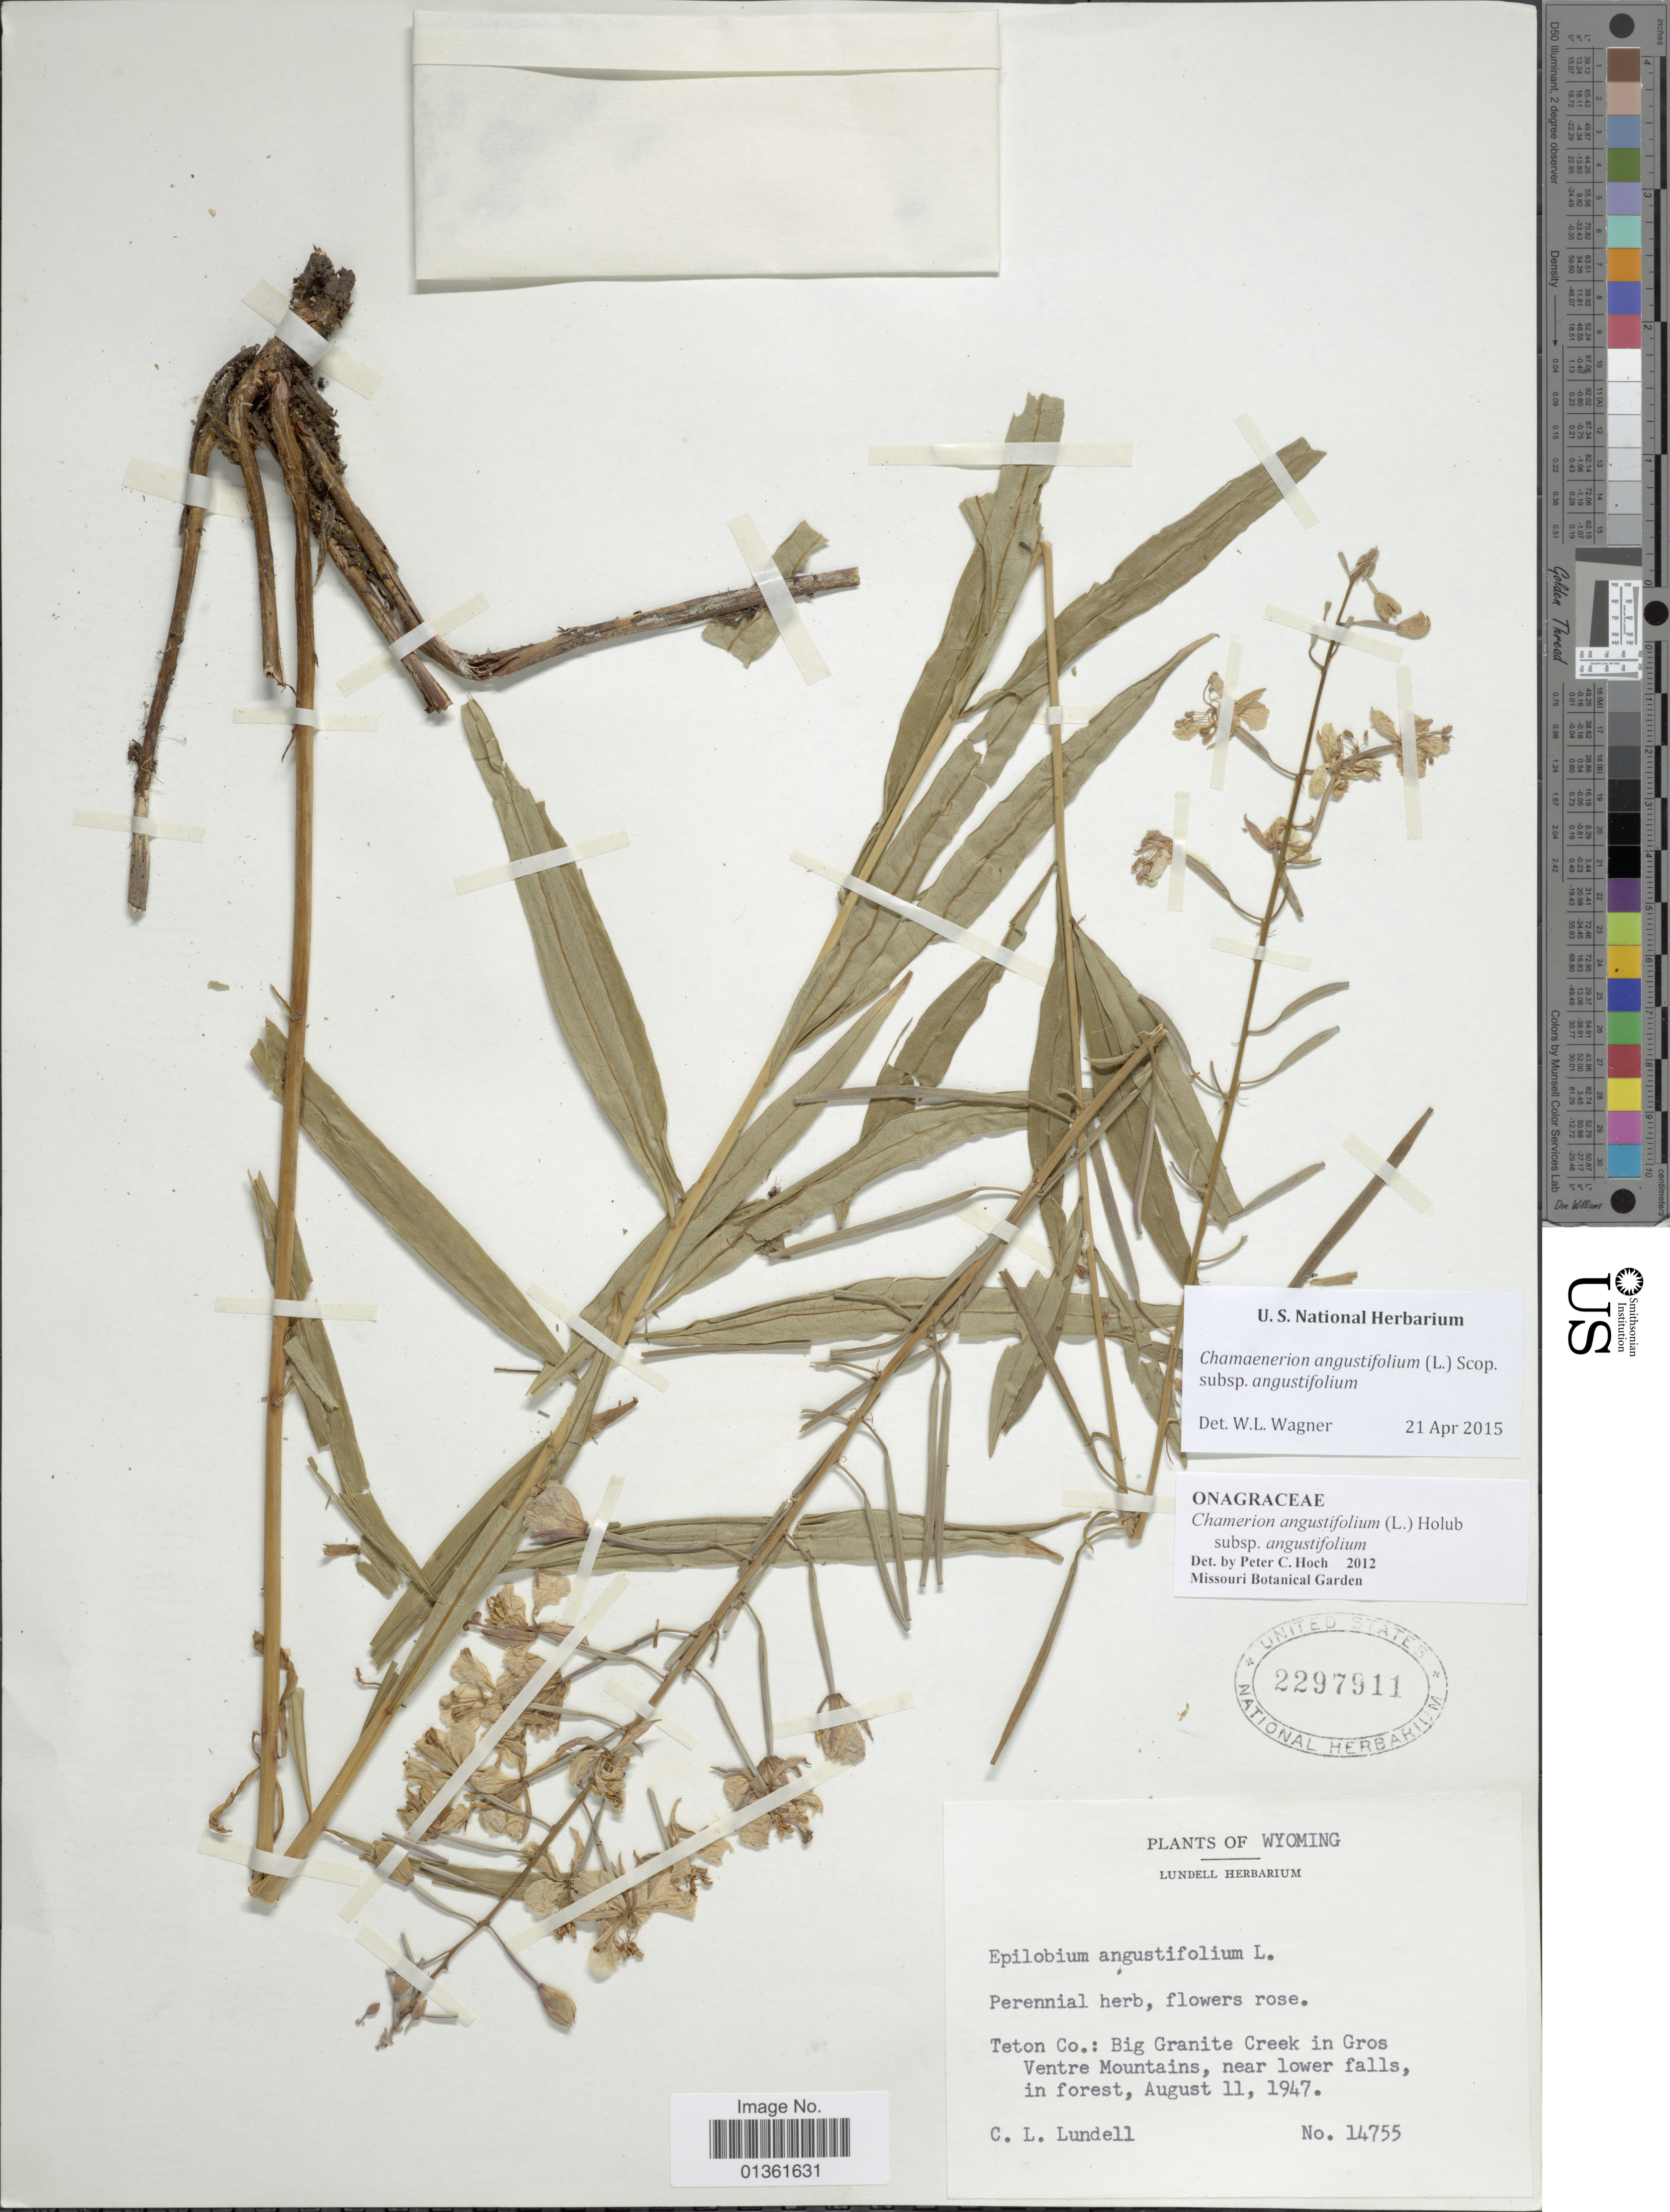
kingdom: Plantae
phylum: Tracheophyta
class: Magnoliopsida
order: Myrtales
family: Onagraceae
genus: Chamaenerion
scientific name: Chamaenerion angustifolium subsp. angustifolium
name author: (L.) Scop.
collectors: C. L. Lundell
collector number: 14755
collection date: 1947-08-11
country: United States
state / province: Wyoming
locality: Teton Co.: Big Granite Creek in Gros Ventre Mountains.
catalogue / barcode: US 2297911